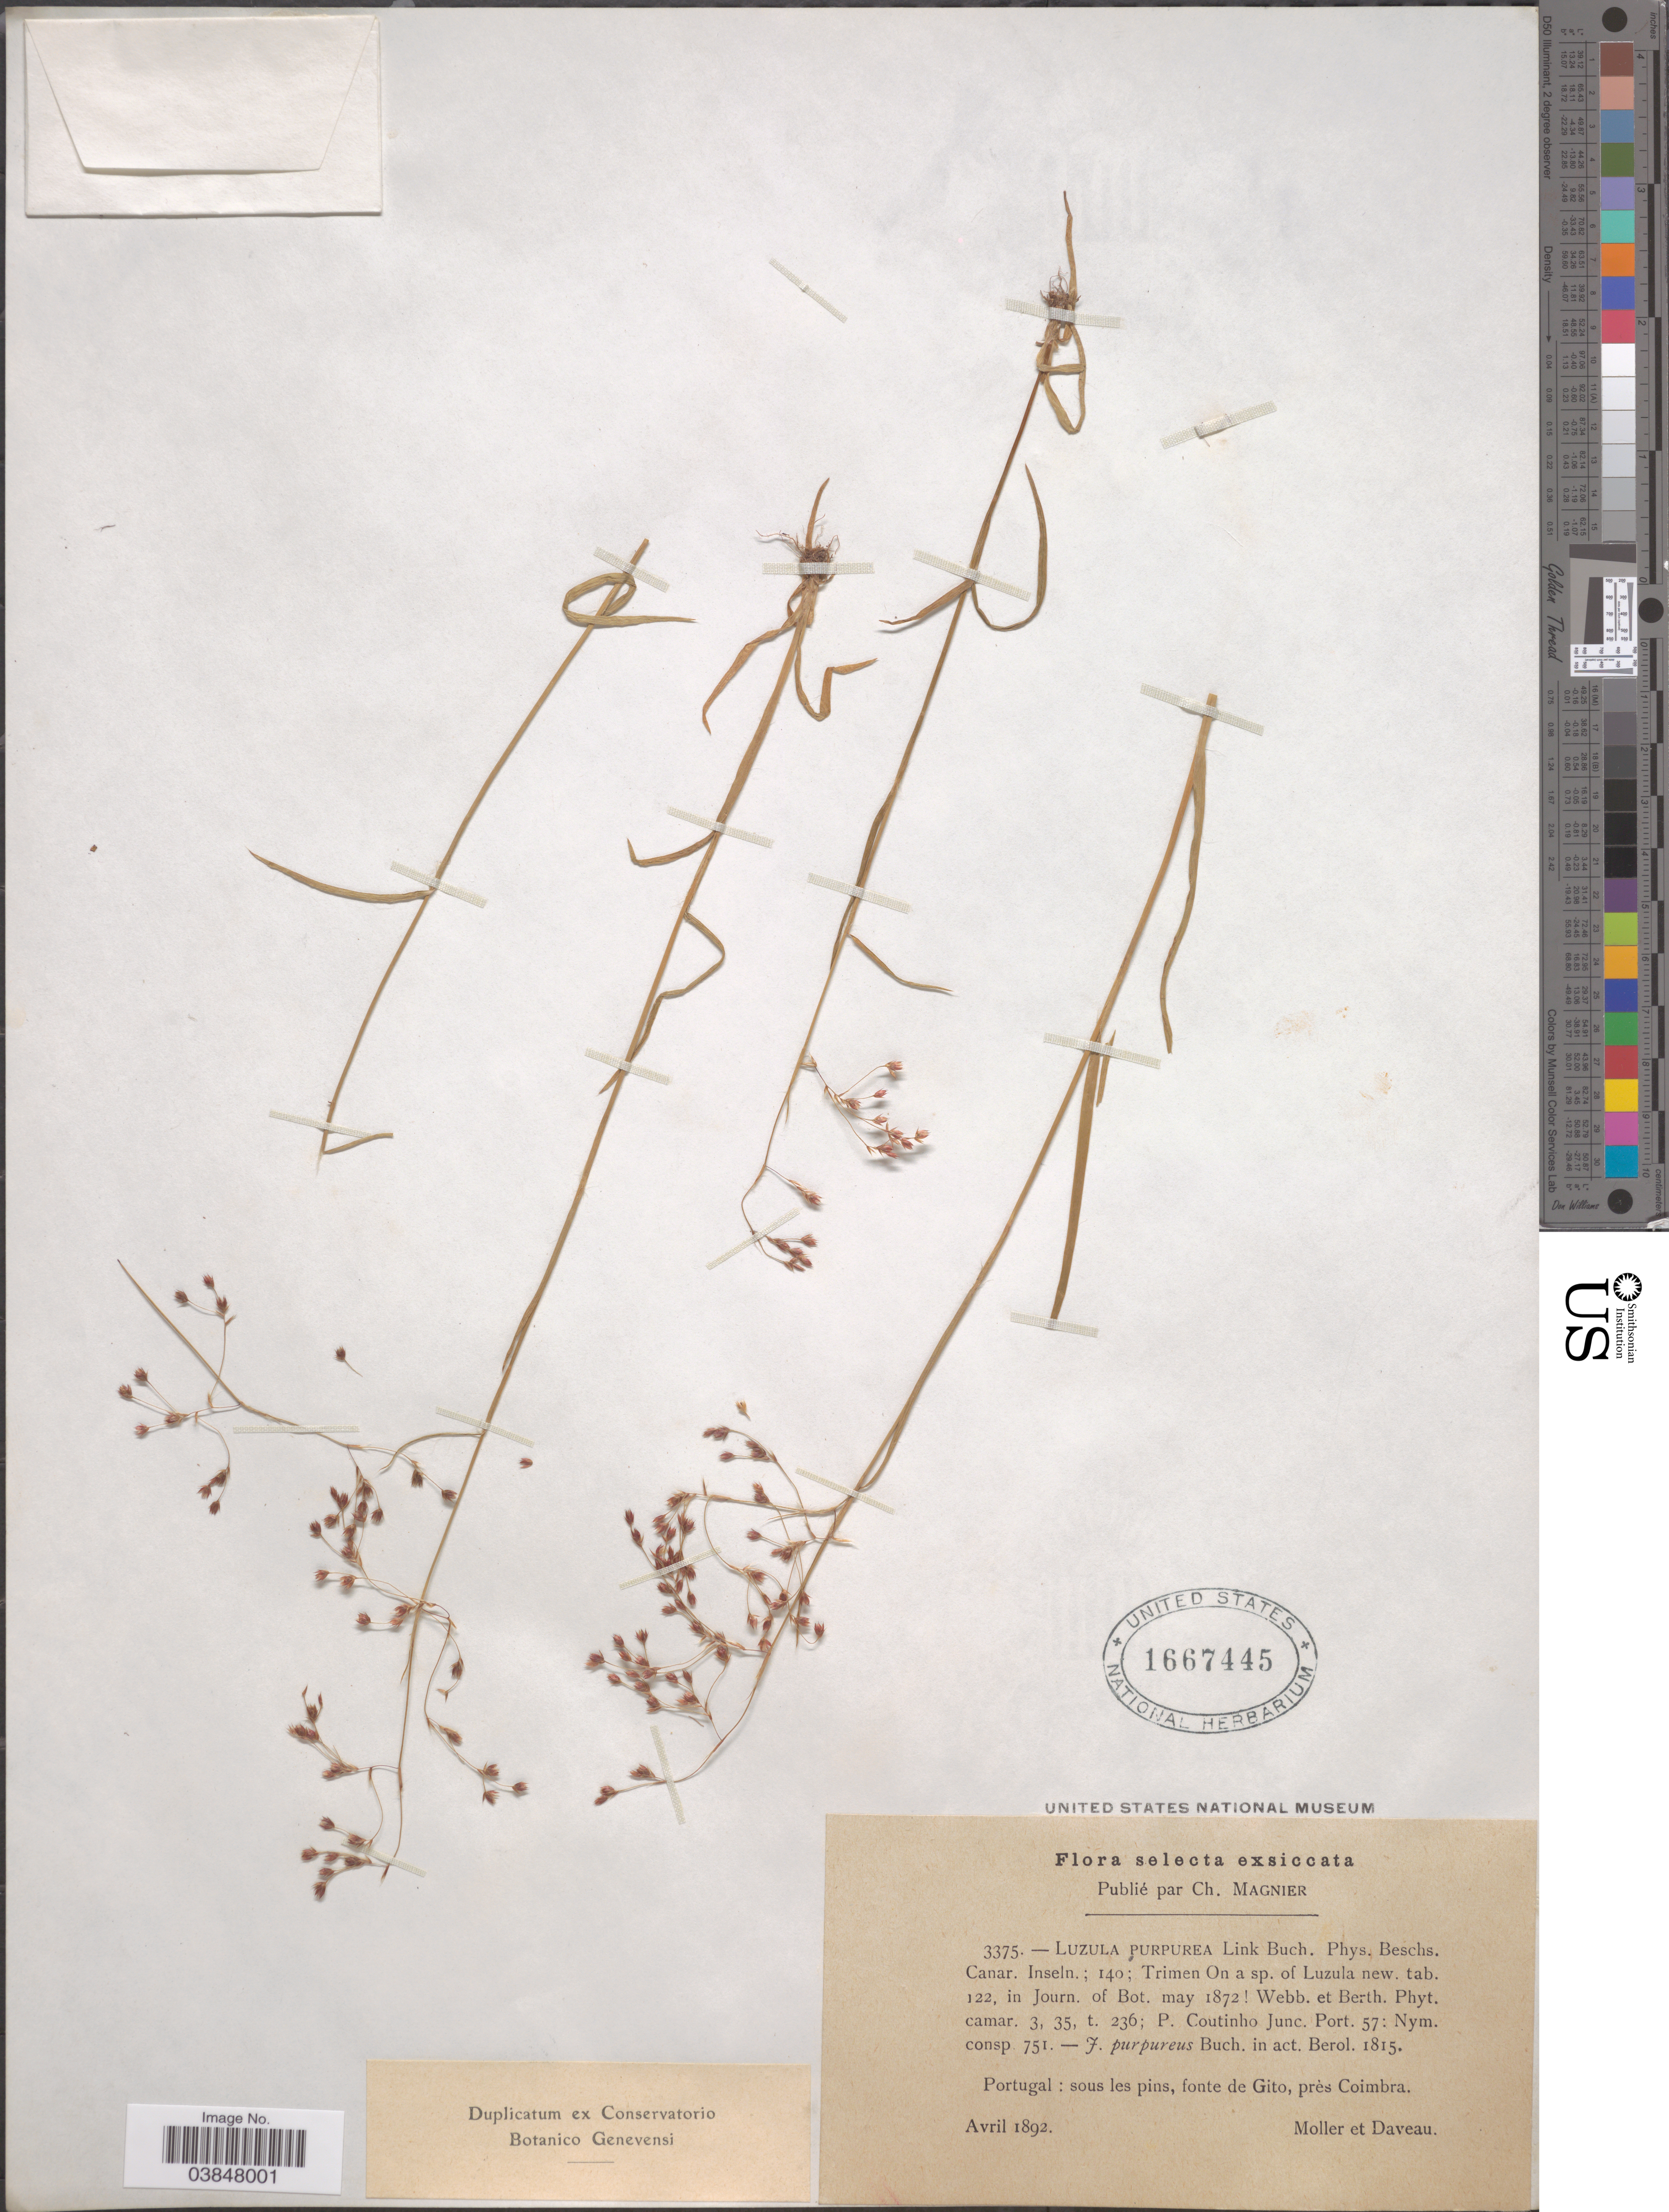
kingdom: Plantae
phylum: Tracheophyta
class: Liliopsida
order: Poales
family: Juncaceae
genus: Luzula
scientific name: Luzula purpurea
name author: Link ex E. Mey.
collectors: -. Moller & Daveau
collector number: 3375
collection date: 1892-04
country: Portugal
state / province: Coimbra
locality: Sous les pins, fonte de Gito.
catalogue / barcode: US 1667445